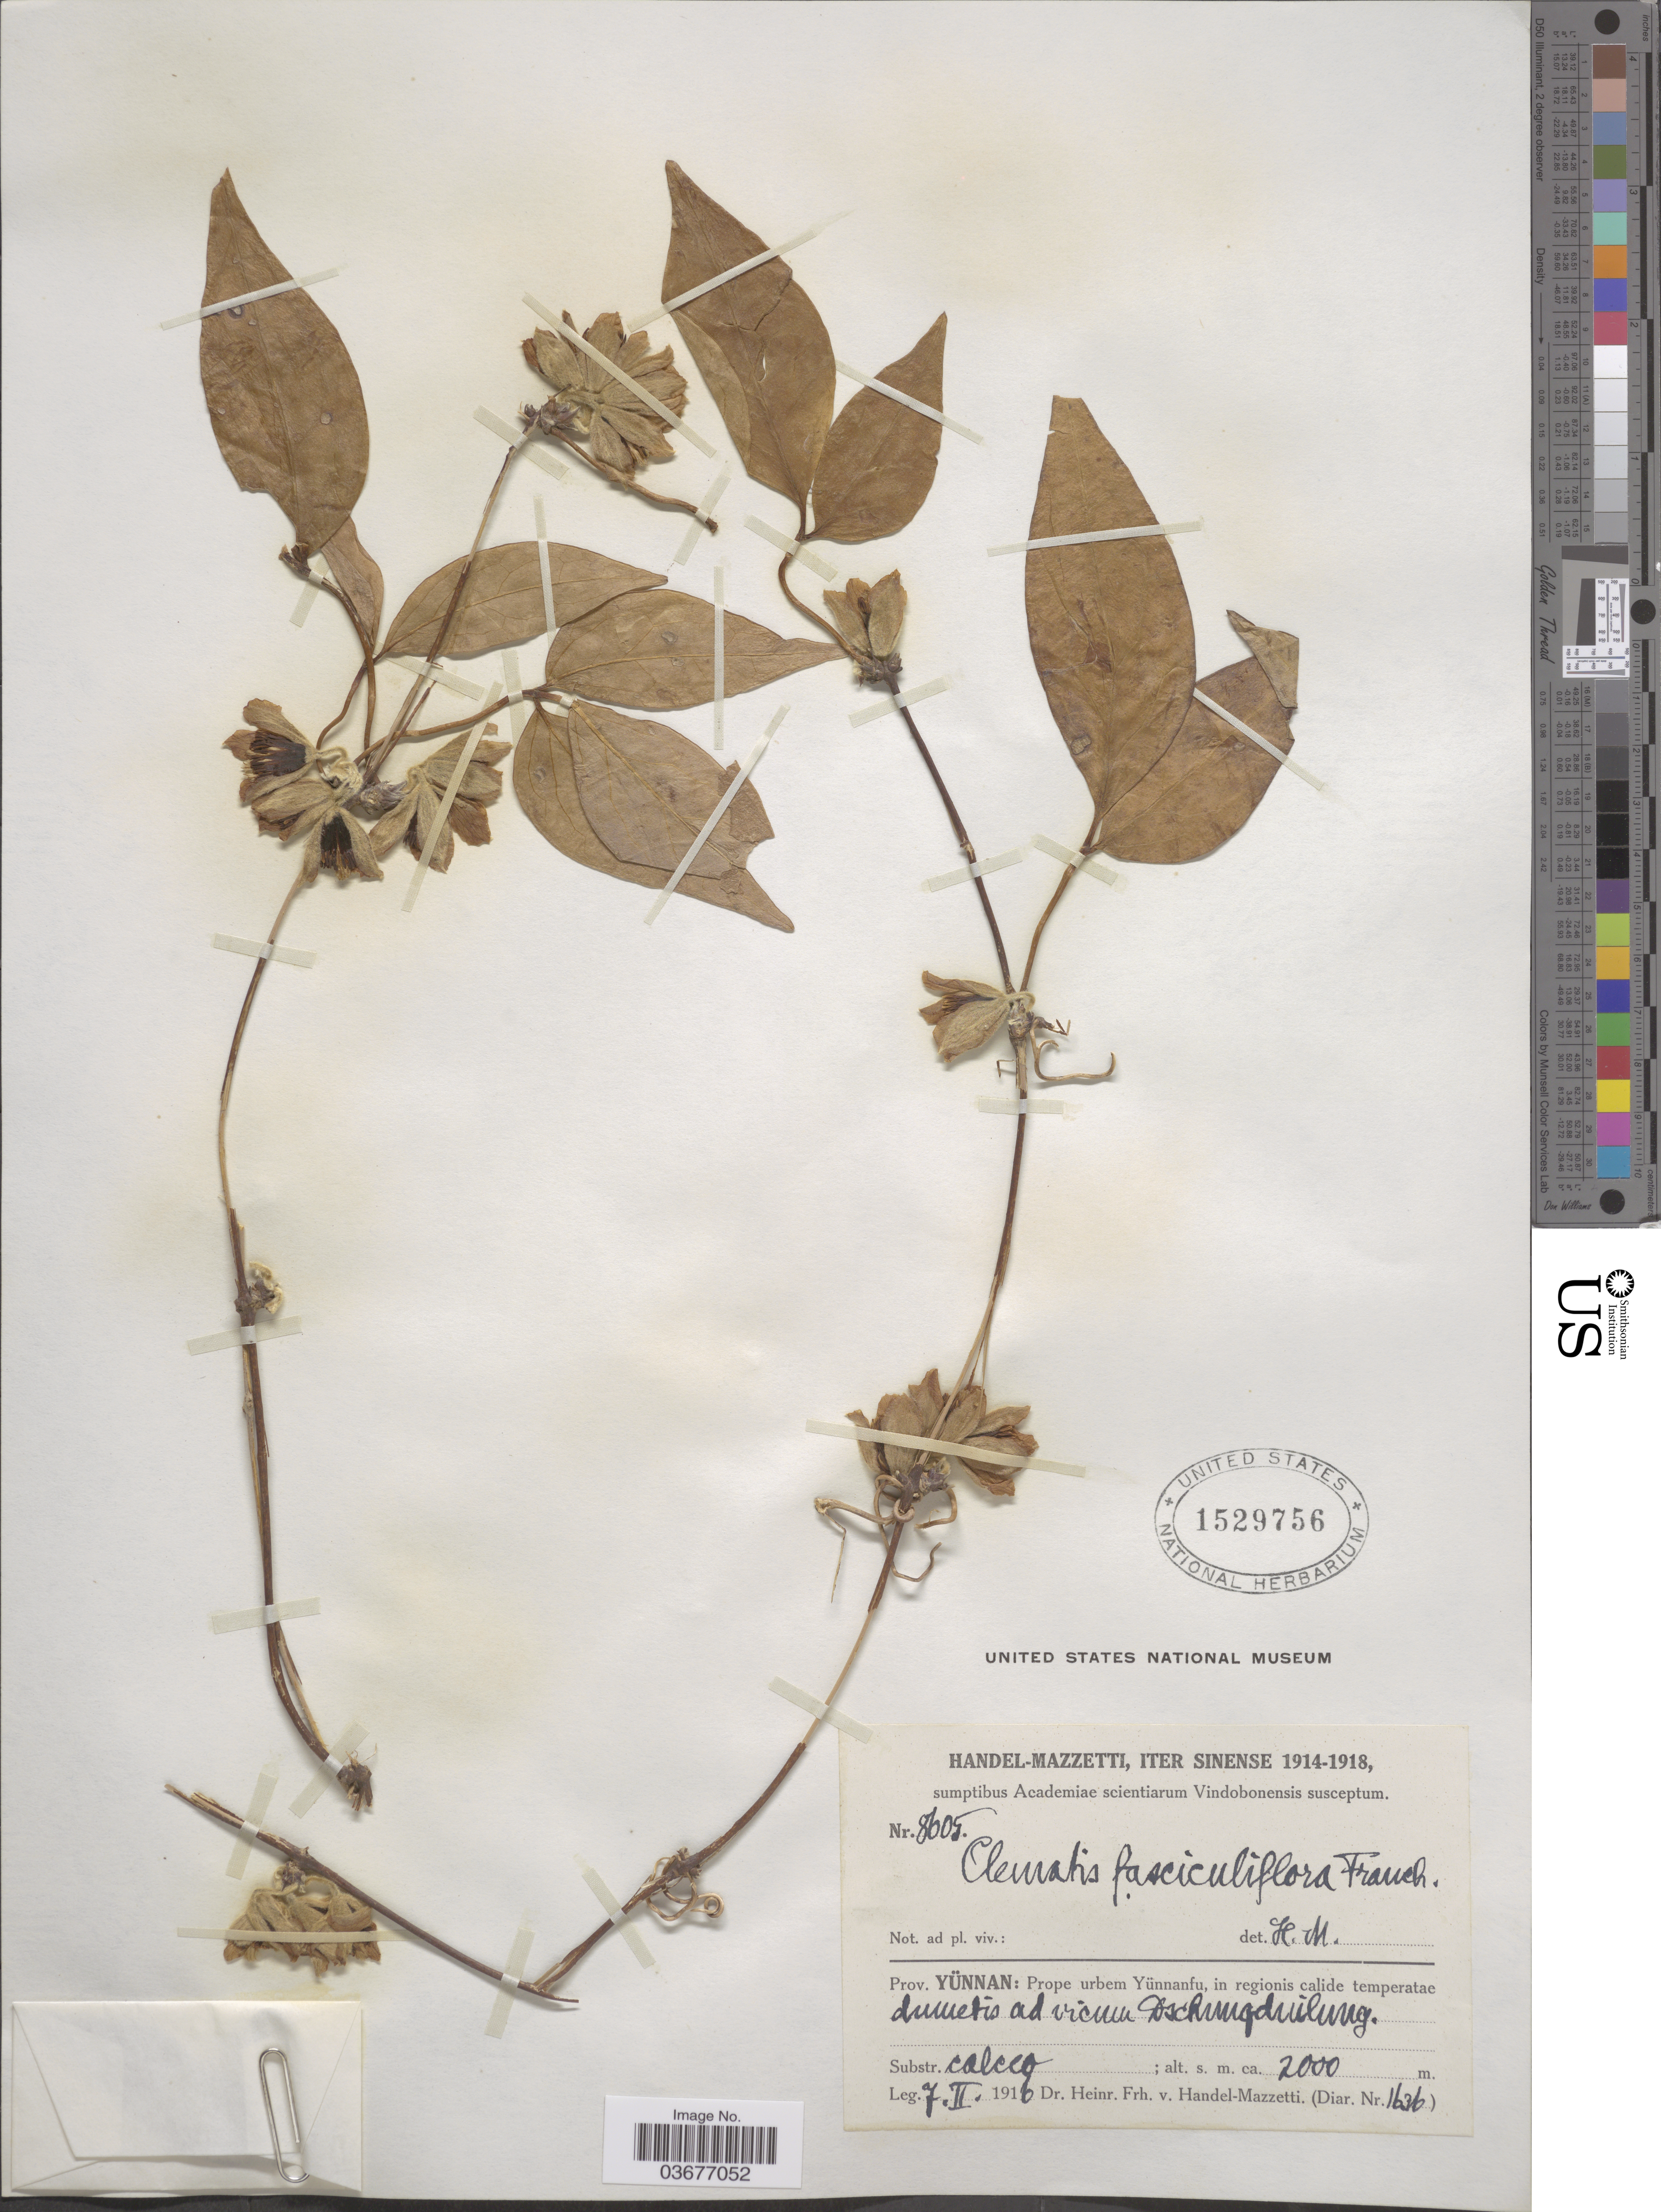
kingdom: Plantae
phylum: Tracheophyta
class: Magnoliopsida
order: Ranunculales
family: Ranunculaceae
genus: Clematis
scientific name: Clematis fasciculiflora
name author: Franch.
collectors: H. Handel-Mazzetti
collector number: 8605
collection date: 1916-02-07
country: China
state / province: Yunnan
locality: Prope urbem Yünnanfu, in regionis calide temperatae dumetis ad vicum Dschungdrúlung [interpreted].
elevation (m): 2000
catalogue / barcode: US 1529756